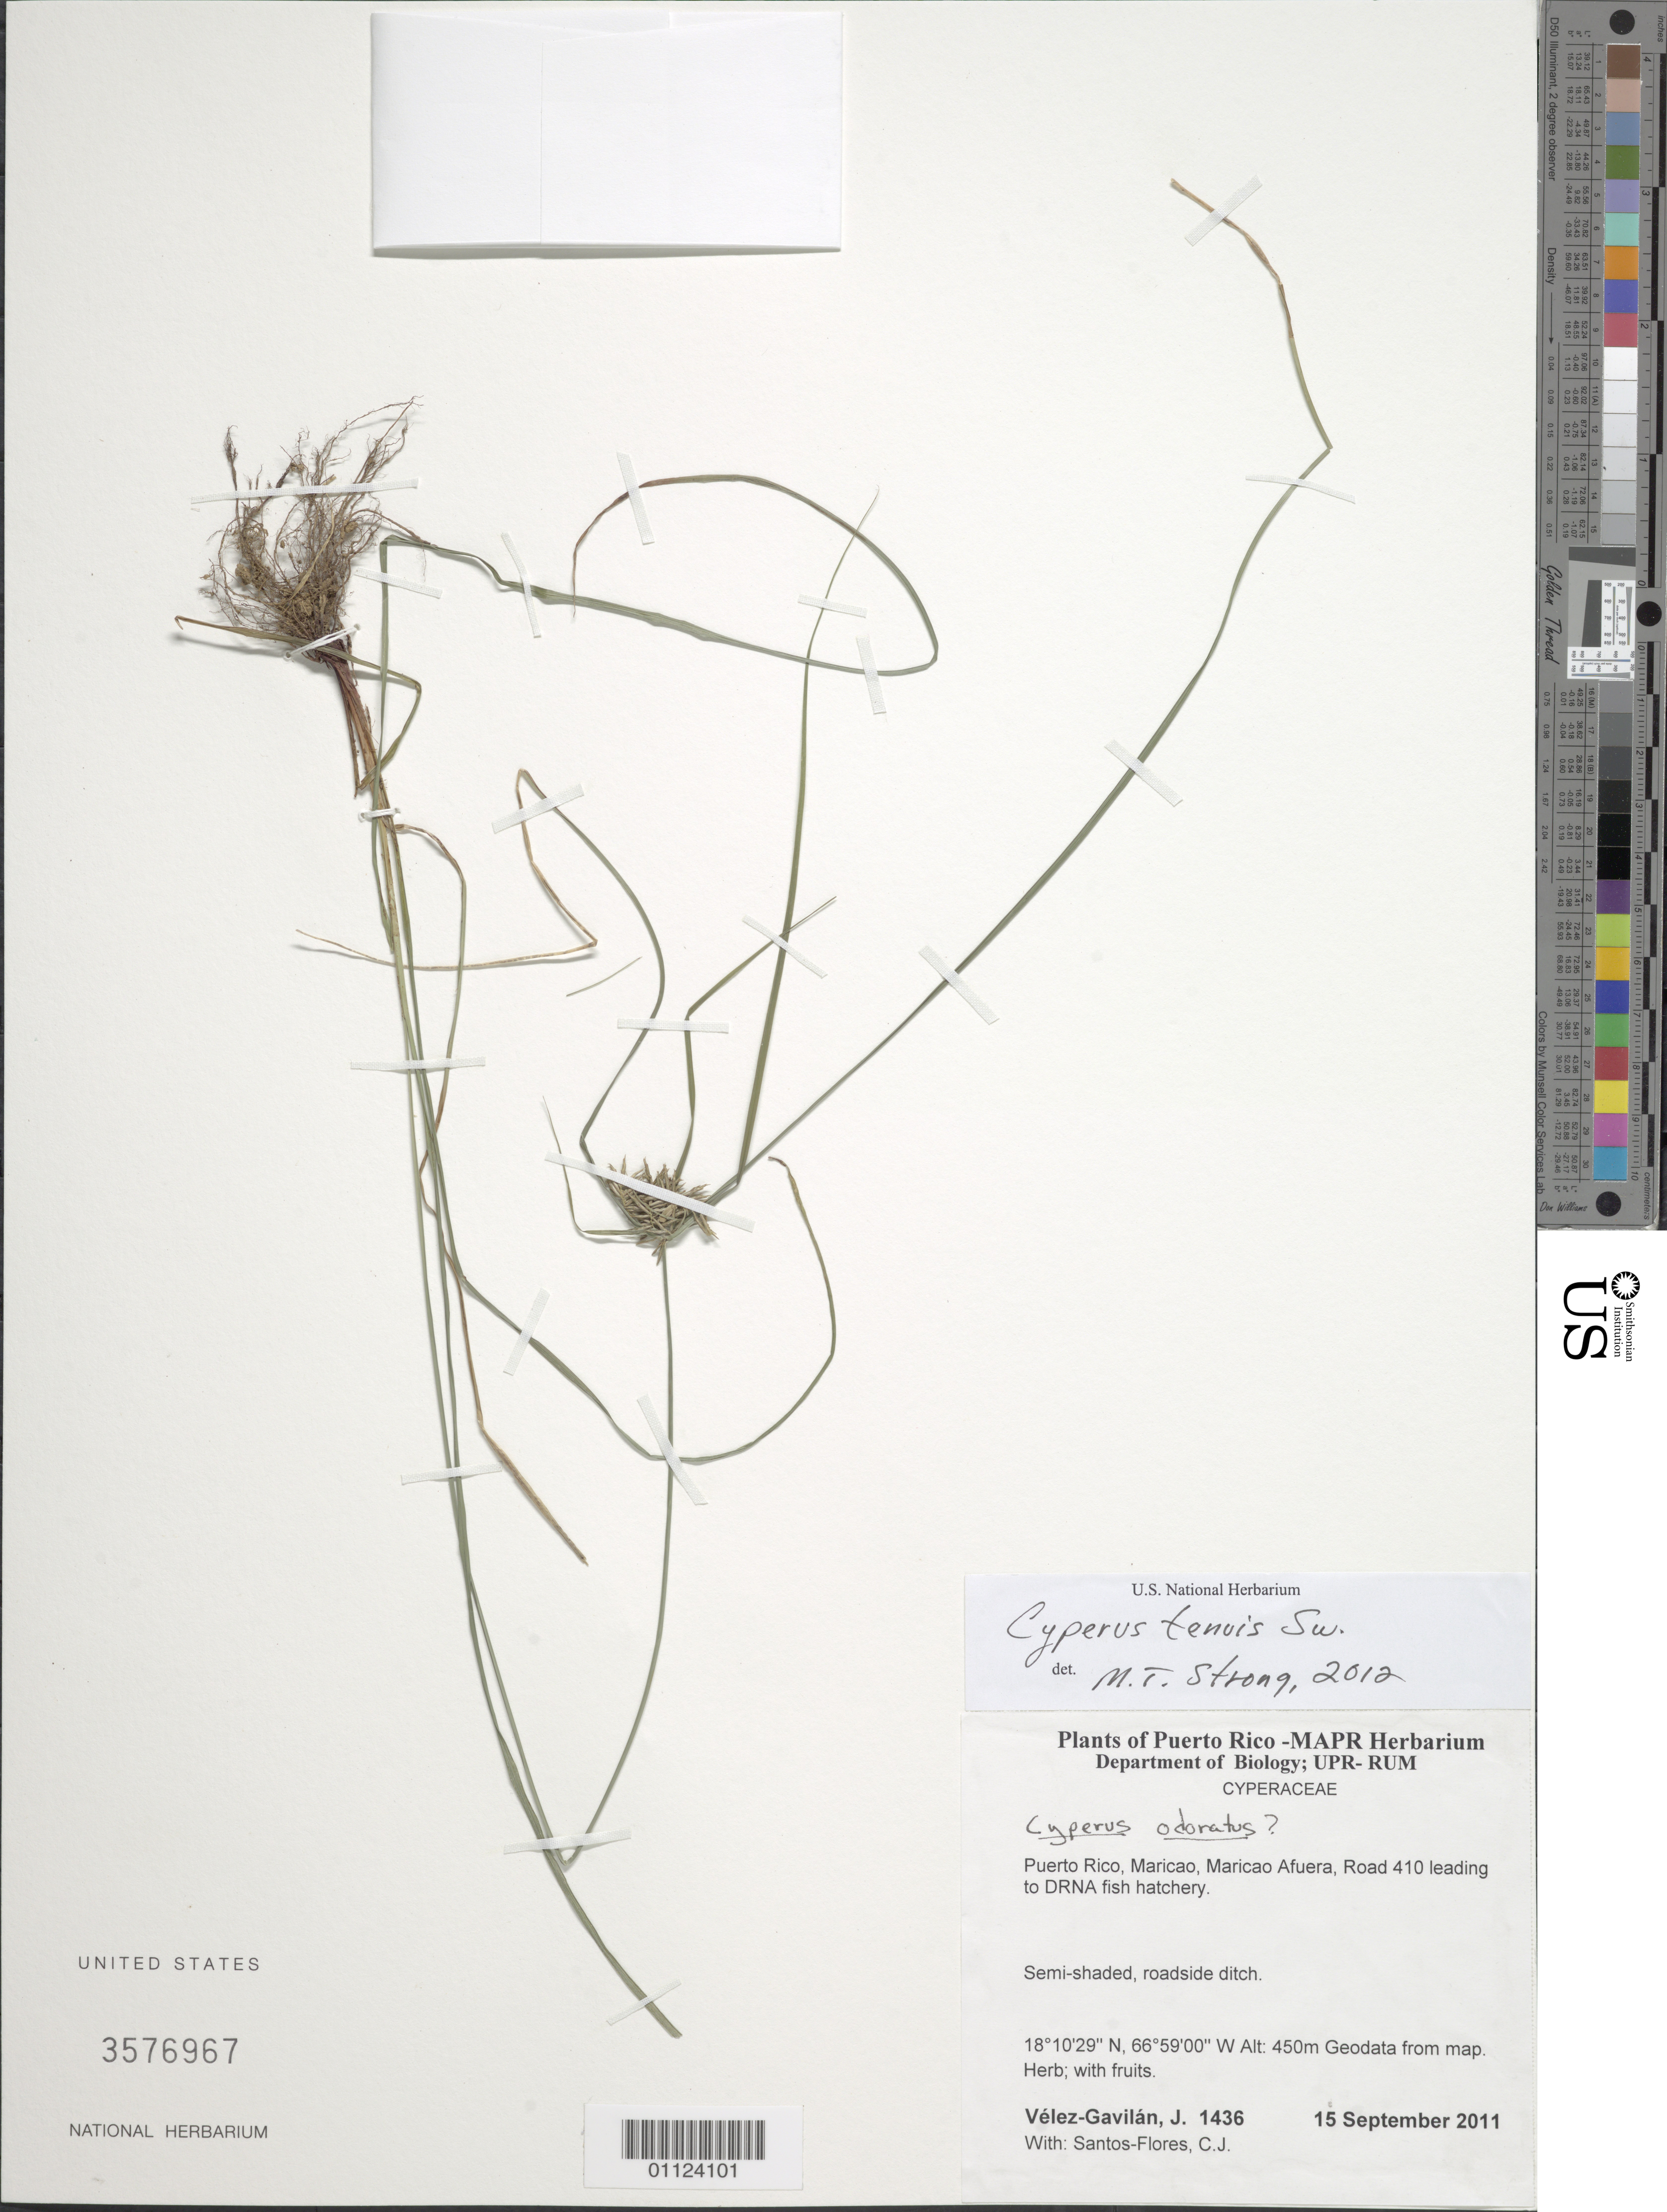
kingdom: Plantae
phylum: Tracheophyta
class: Liliopsida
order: Poales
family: Cyperaceae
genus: Cyperus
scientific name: Cyperus tenuis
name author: Sw.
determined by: Strong, M. T., (US), Smithsonian Institution - National Museum of Natural History (UNITED STATES)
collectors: J. Vélez-Gavilán & C. Santos-Flores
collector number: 1436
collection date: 2011-09-15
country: Puerto Rico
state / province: Maricao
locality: Maricao Afuera, Road 410 leading to DRNA fish hatchery.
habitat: Semi-shaded, roadside ditch.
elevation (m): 450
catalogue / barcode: US 3576967